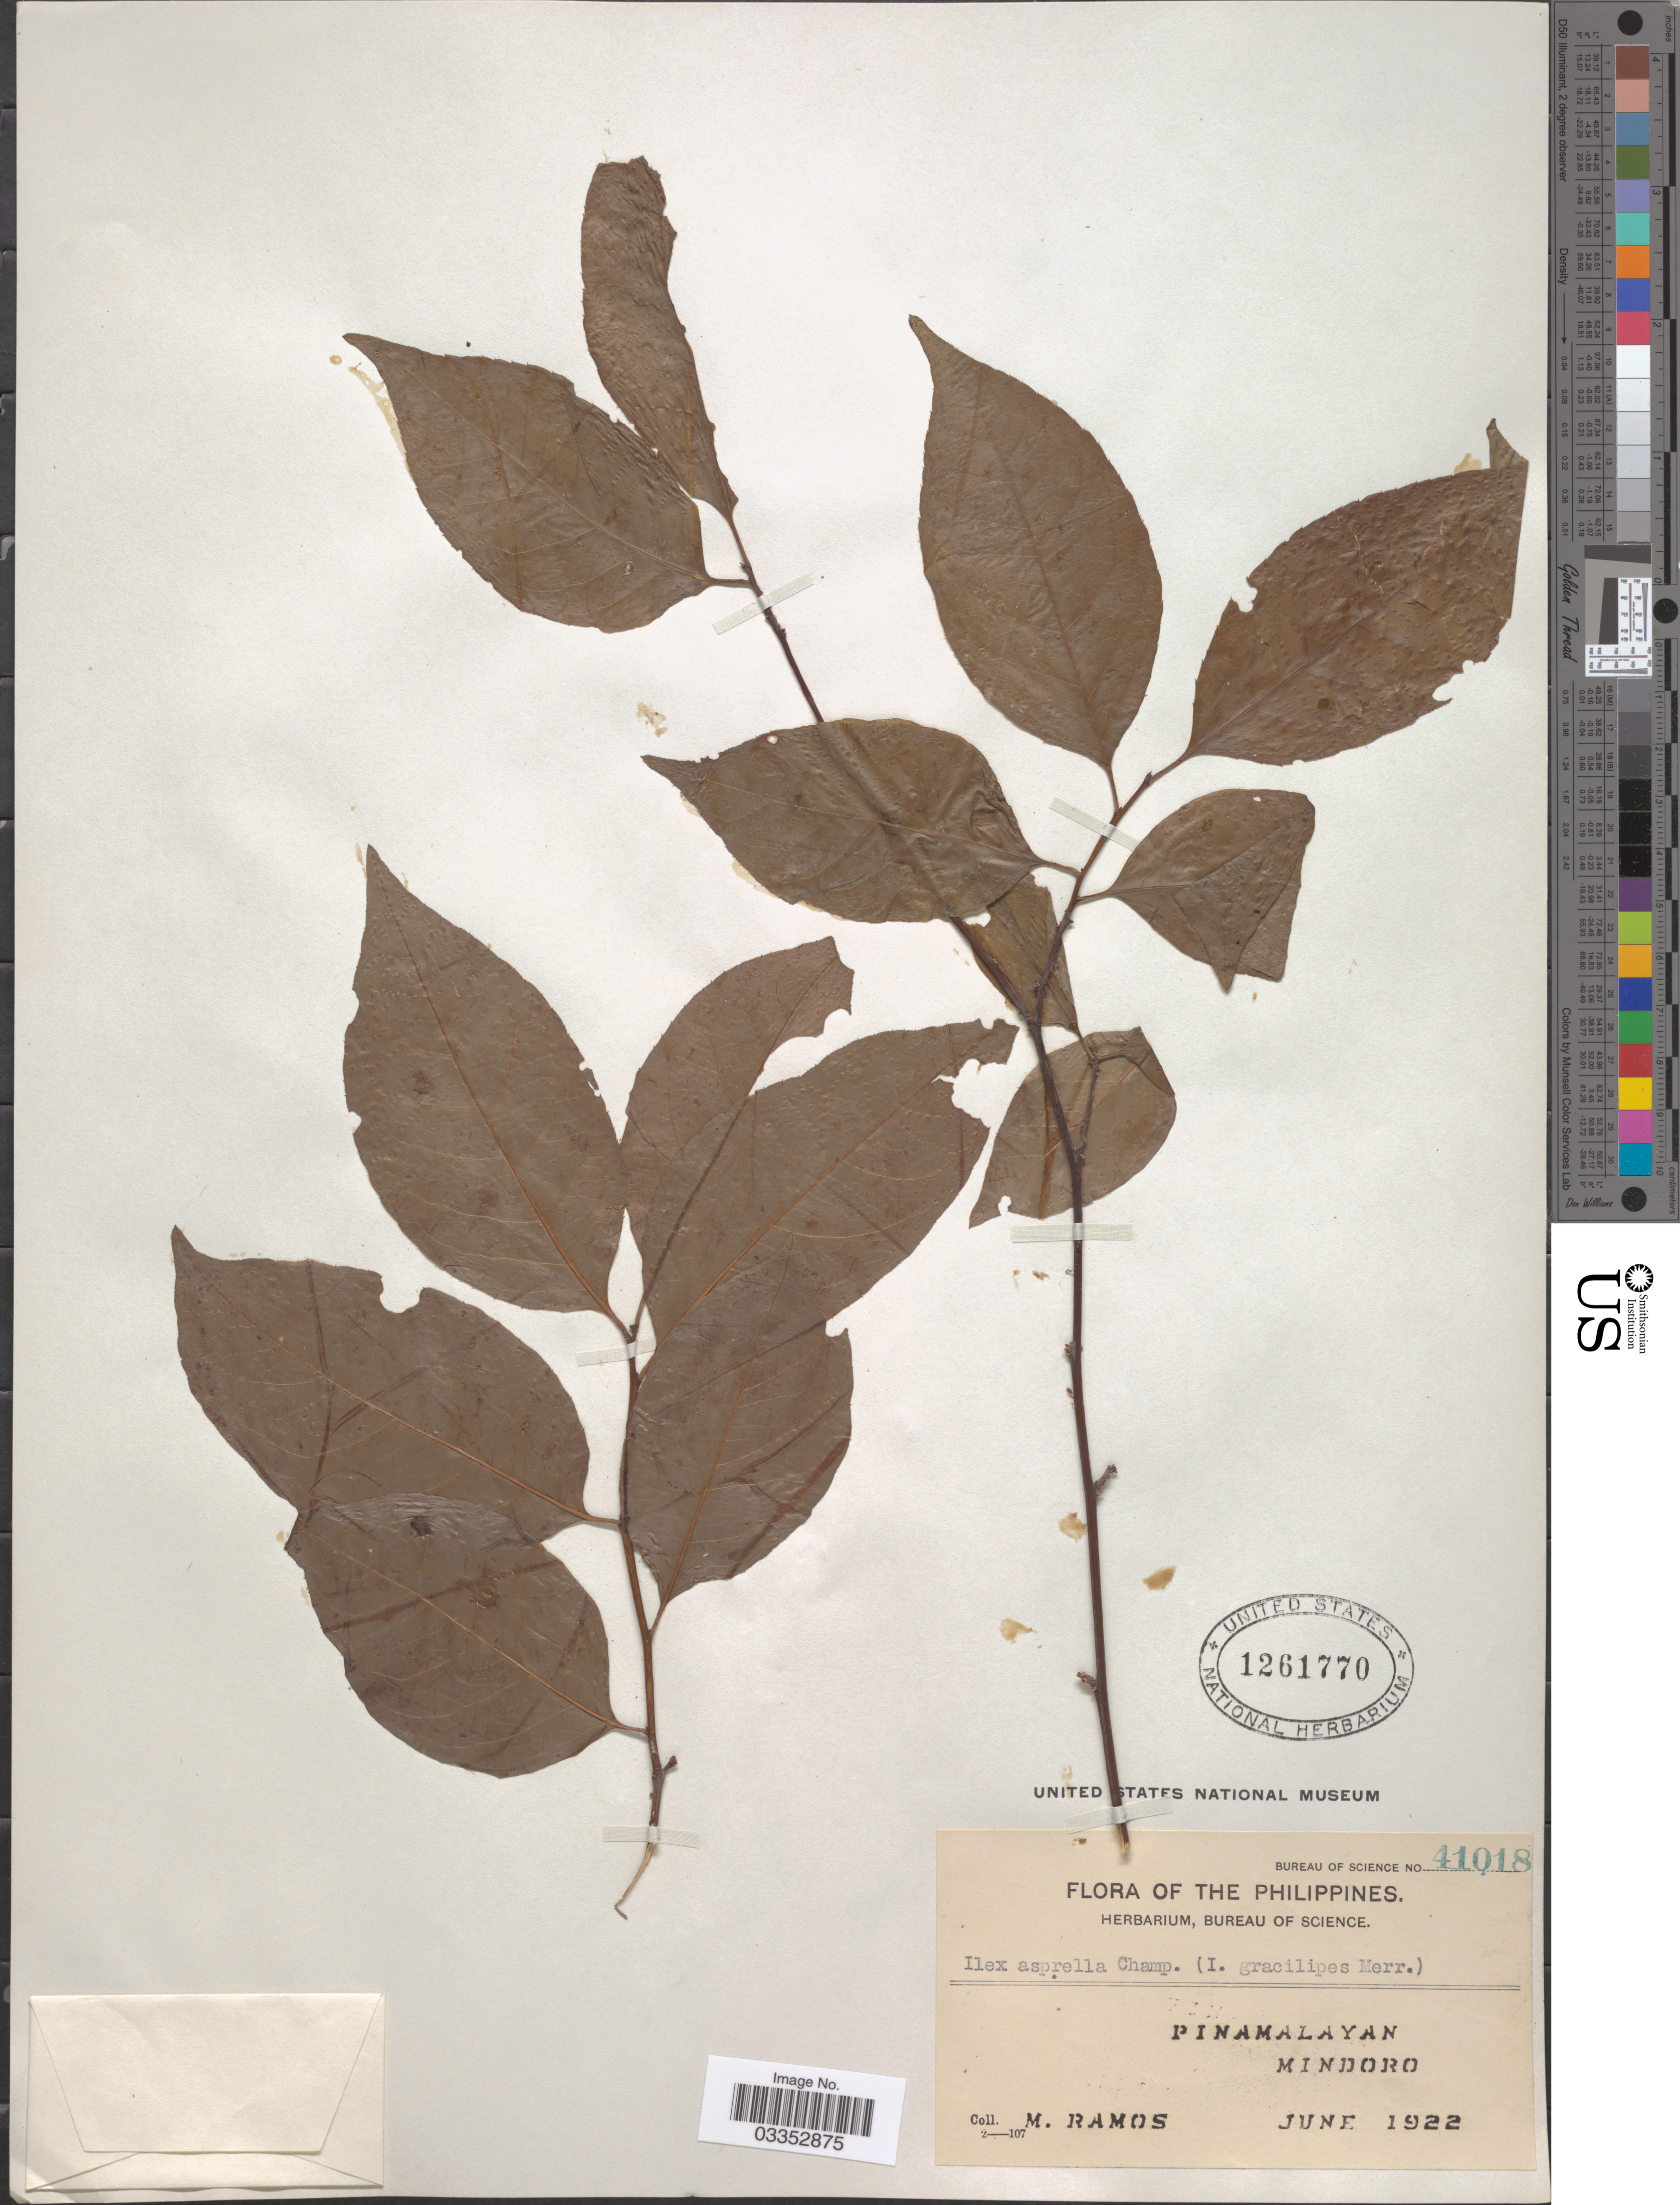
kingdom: Plantae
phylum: Tracheophyta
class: Magnoliopsida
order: Aquifoliales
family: Aquifoliaceae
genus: Ilex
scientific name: Ilex asprella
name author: Champ. ex Benth.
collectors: M. Ramos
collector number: Bureau of Science 41018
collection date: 1922-06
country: Philippines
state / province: Mimaropa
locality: Pinamalayan, Mindoro.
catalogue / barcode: US 1261770